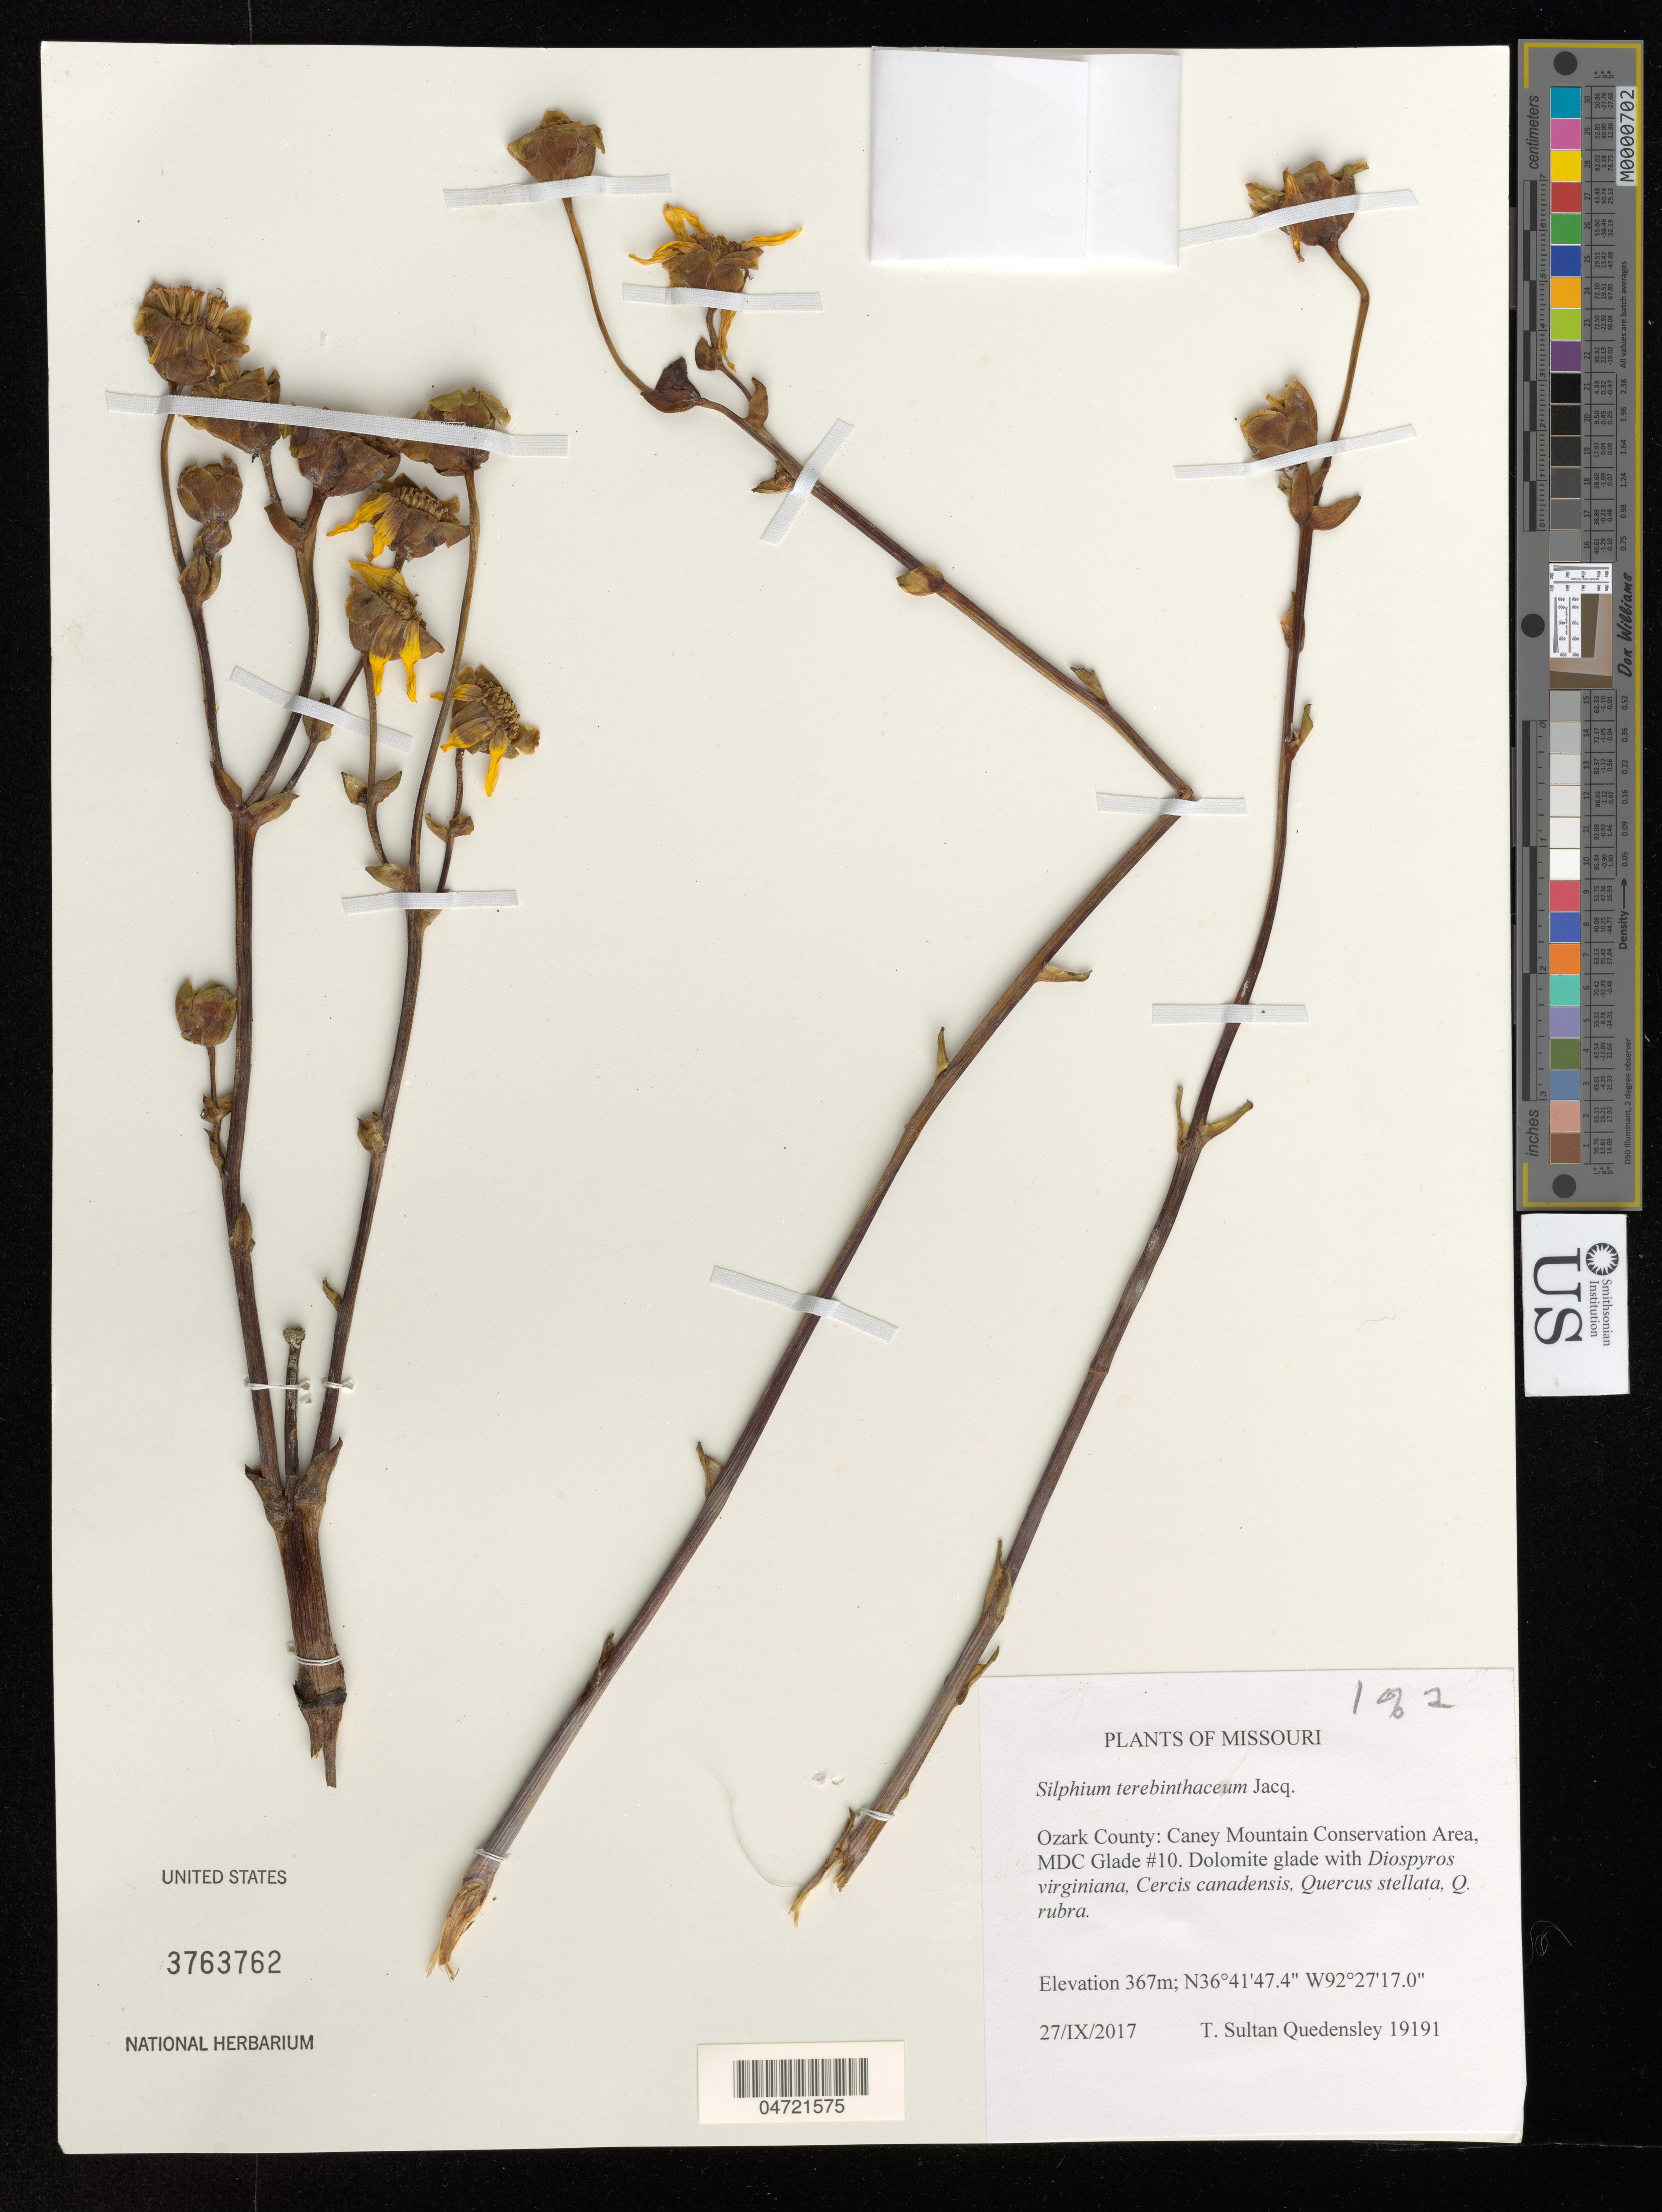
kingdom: Plantae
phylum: Tracheophyta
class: Magnoliopsida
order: Asterales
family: Asteraceae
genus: Silphium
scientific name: Silphium terebinthinaceum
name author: Jacq.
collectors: T. S. Quedensley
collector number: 19191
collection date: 2017-09-27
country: United States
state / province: Missouri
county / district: Ozark County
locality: Caney Mountain Conservation Area, MDC Clade #10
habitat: Dolomite glade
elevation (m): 367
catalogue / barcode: US 3763762